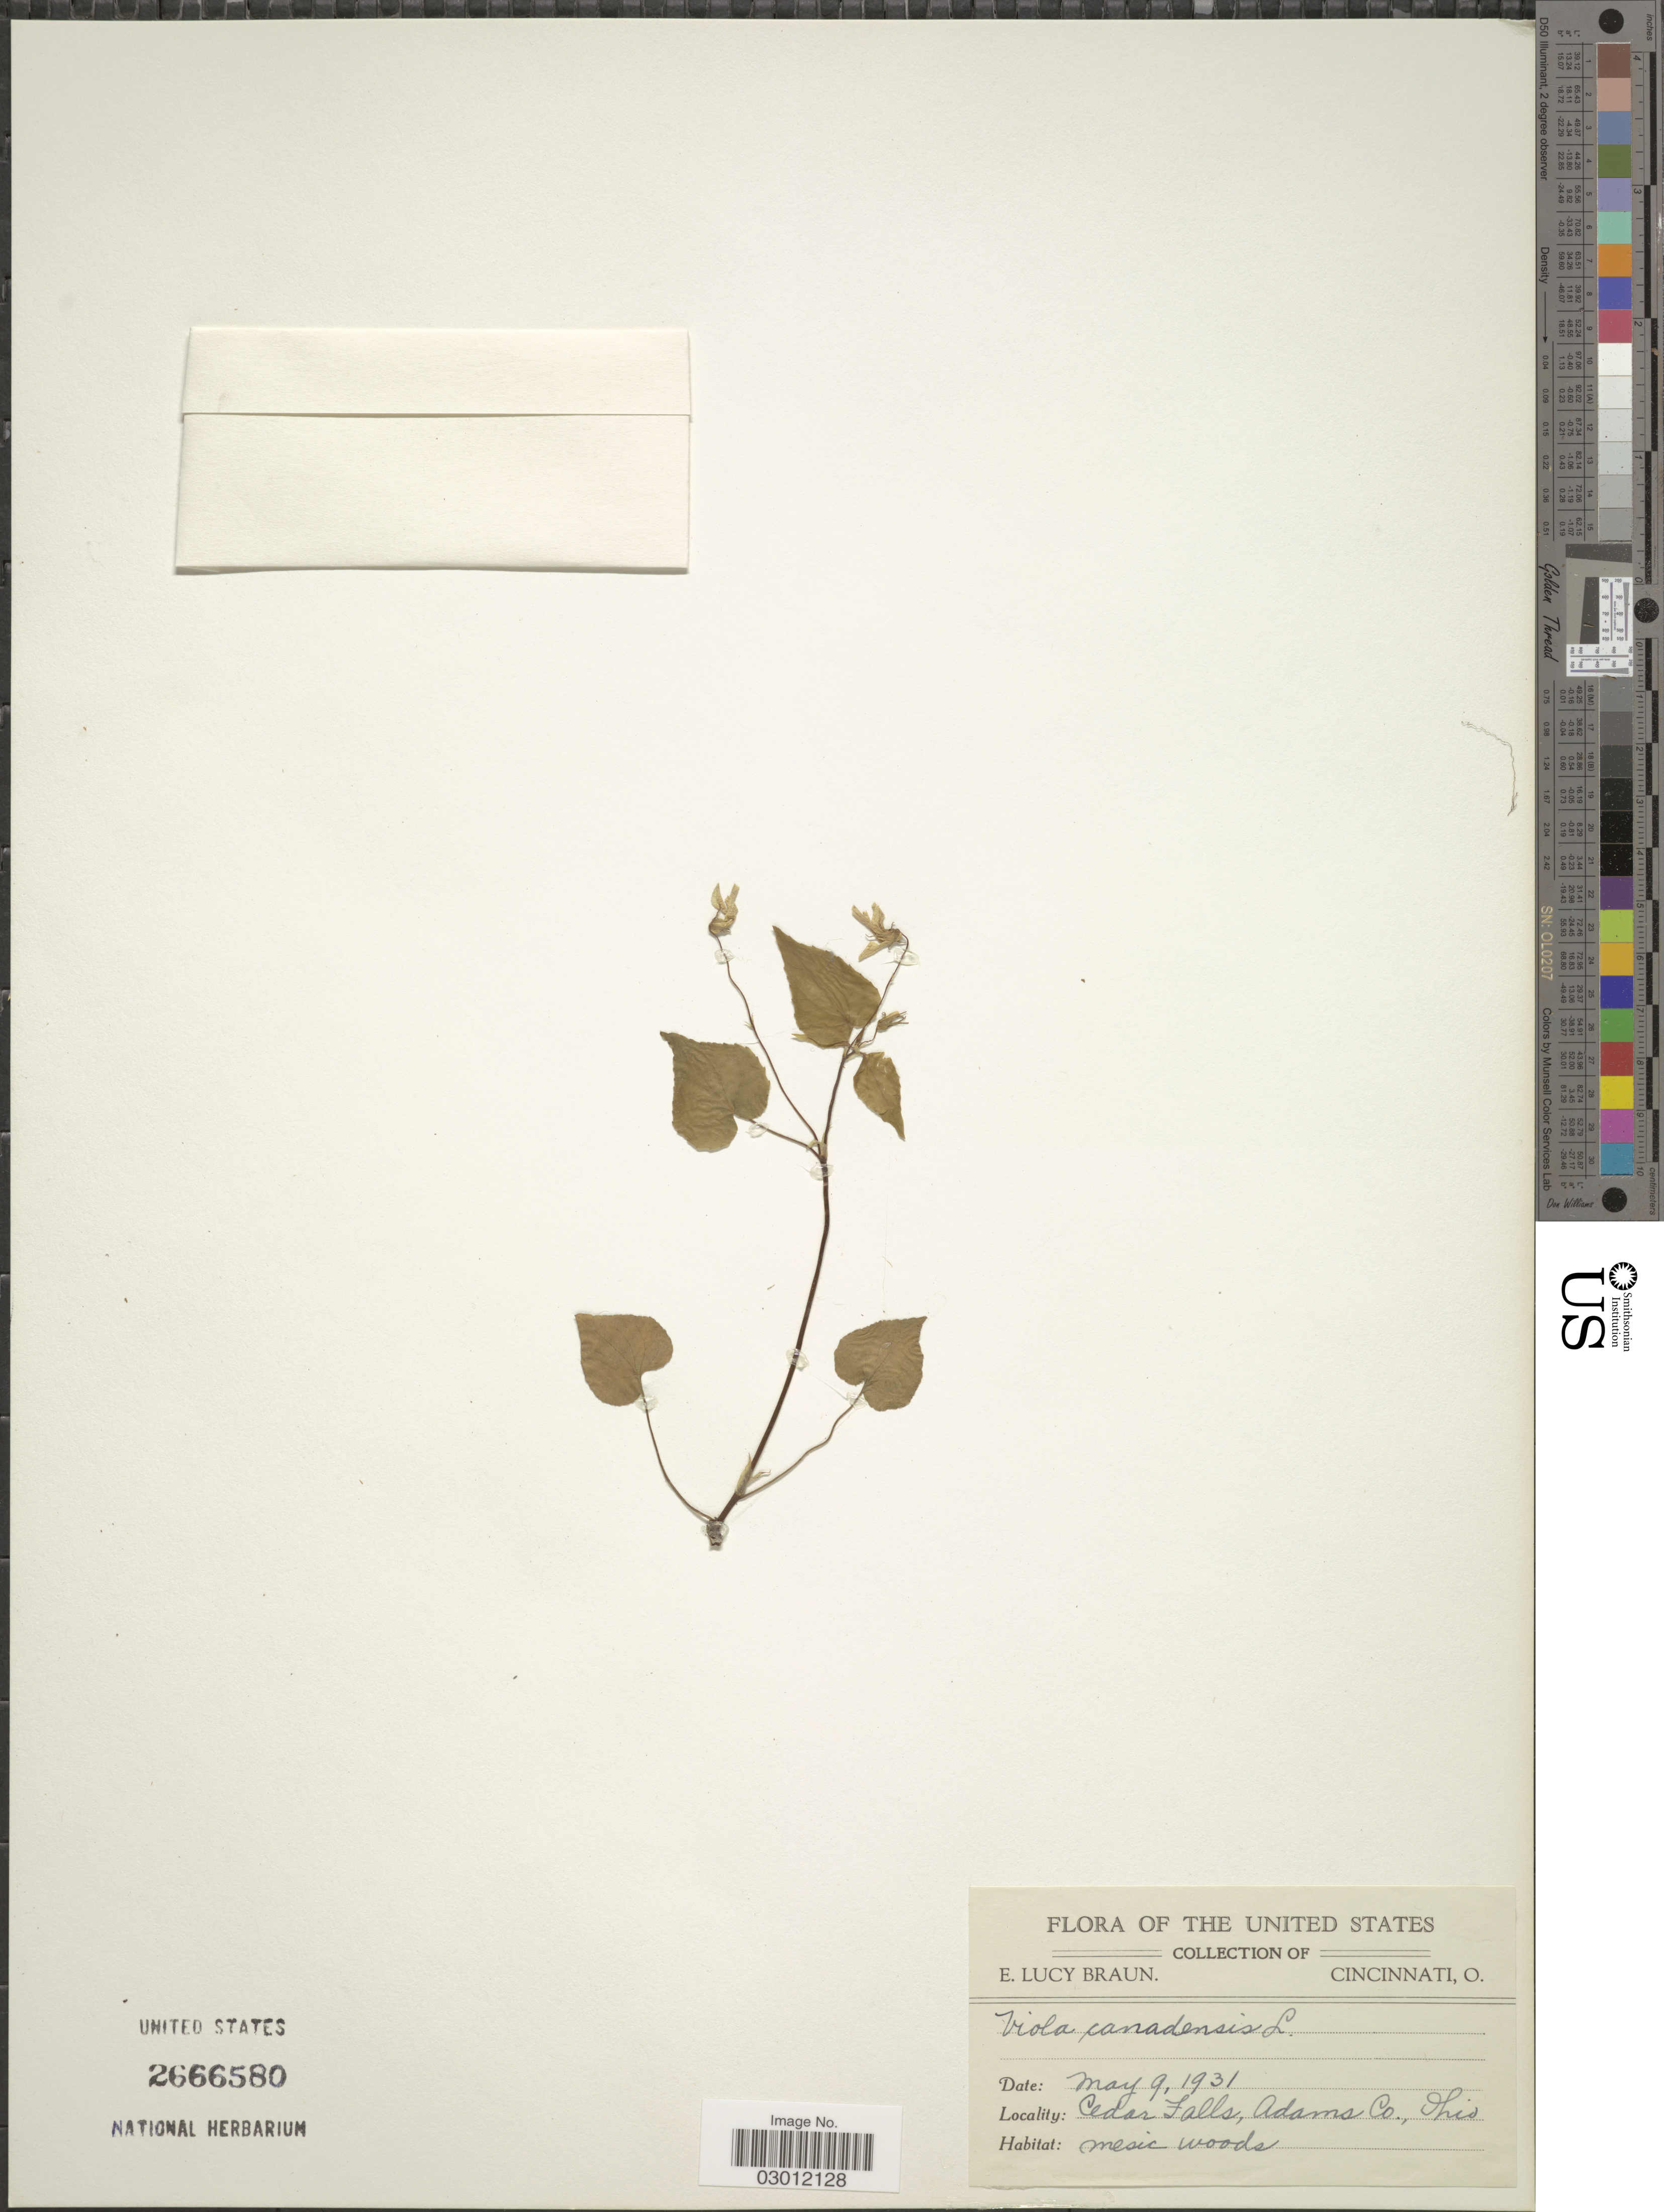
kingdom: Plantae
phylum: Tracheophyta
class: Magnoliopsida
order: Malpighiales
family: Violaceae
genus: Viola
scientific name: Viola canadensis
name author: L.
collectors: E. L. Braun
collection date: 1931-05-09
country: United States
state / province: Ohio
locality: Cedar Falls, Adams Co., Ohio.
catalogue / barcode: US 2666580